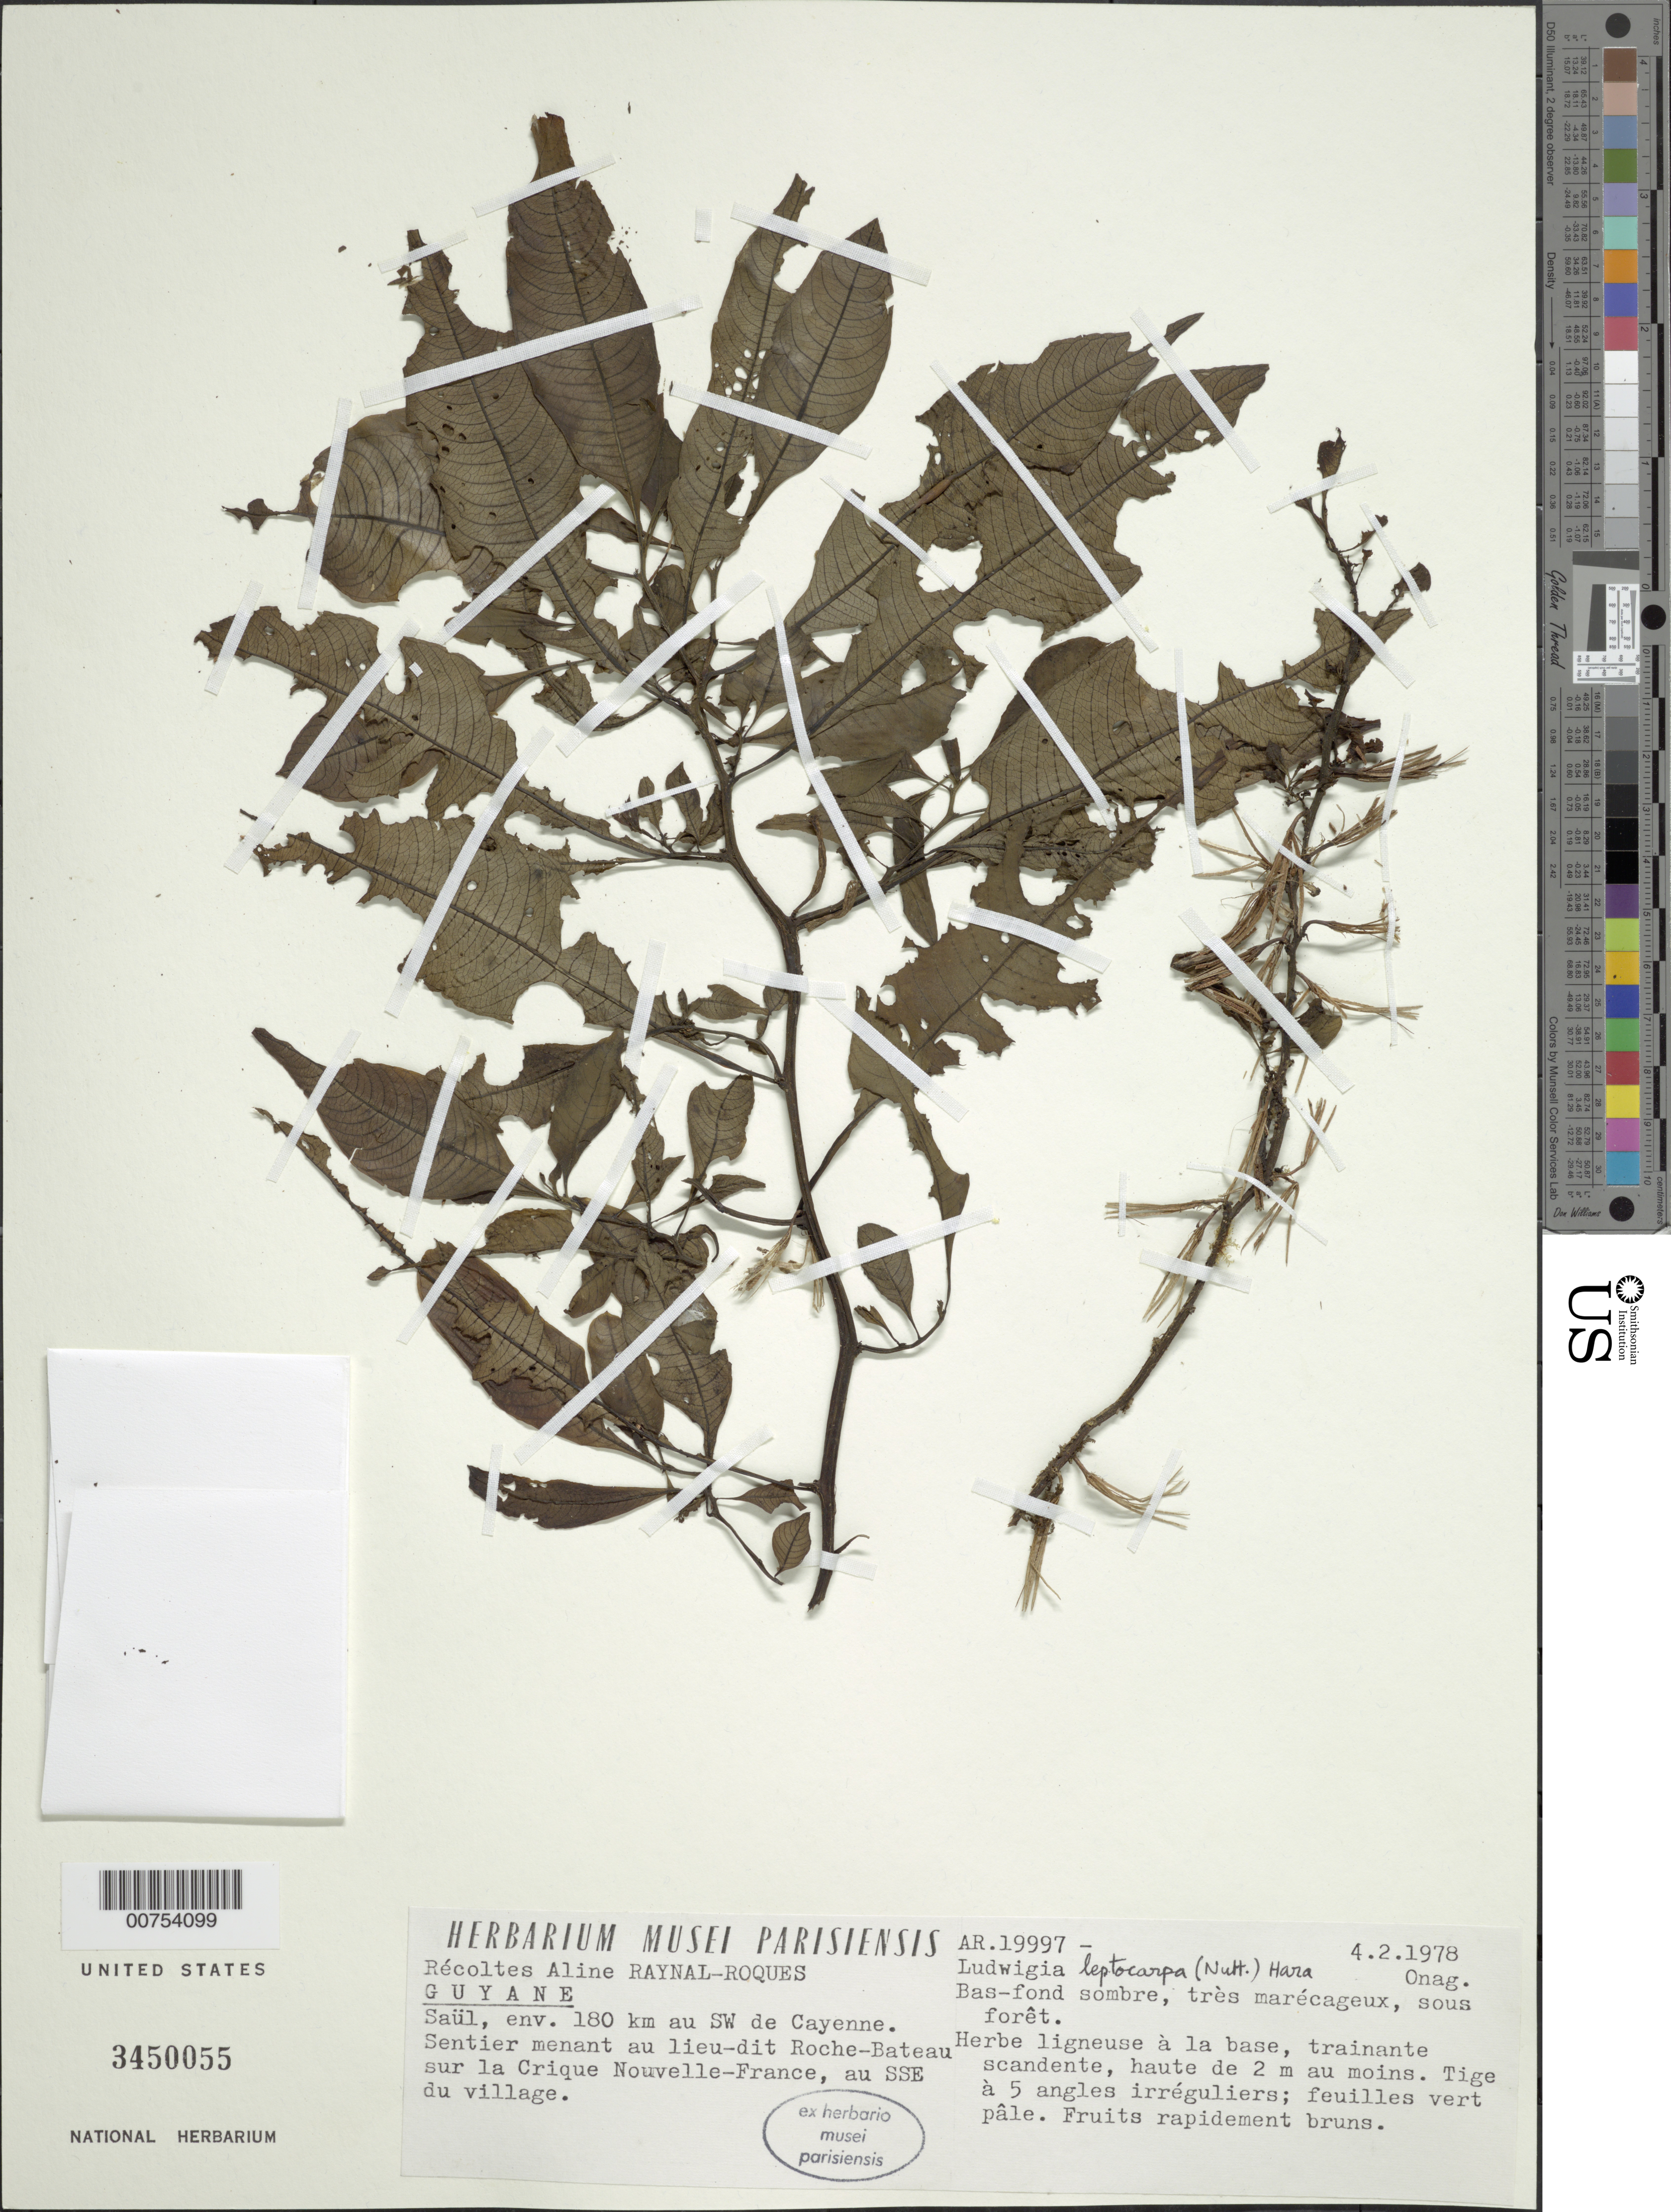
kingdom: Plantae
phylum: Tracheophyta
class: Magnoliopsida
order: Myrtales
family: Onagraceae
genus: Ludwigia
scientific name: Ludwigia leptocarpa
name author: (Nutt.) H. Hara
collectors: A. M. Raynal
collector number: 19997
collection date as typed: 4-Feb-78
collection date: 1978-02-04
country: French Guiana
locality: Saül, Roche Bateau 1, sur la Crique Nouvelle-France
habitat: Bas-fond sombre, tres marecageux, sous forêt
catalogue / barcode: US 3450055